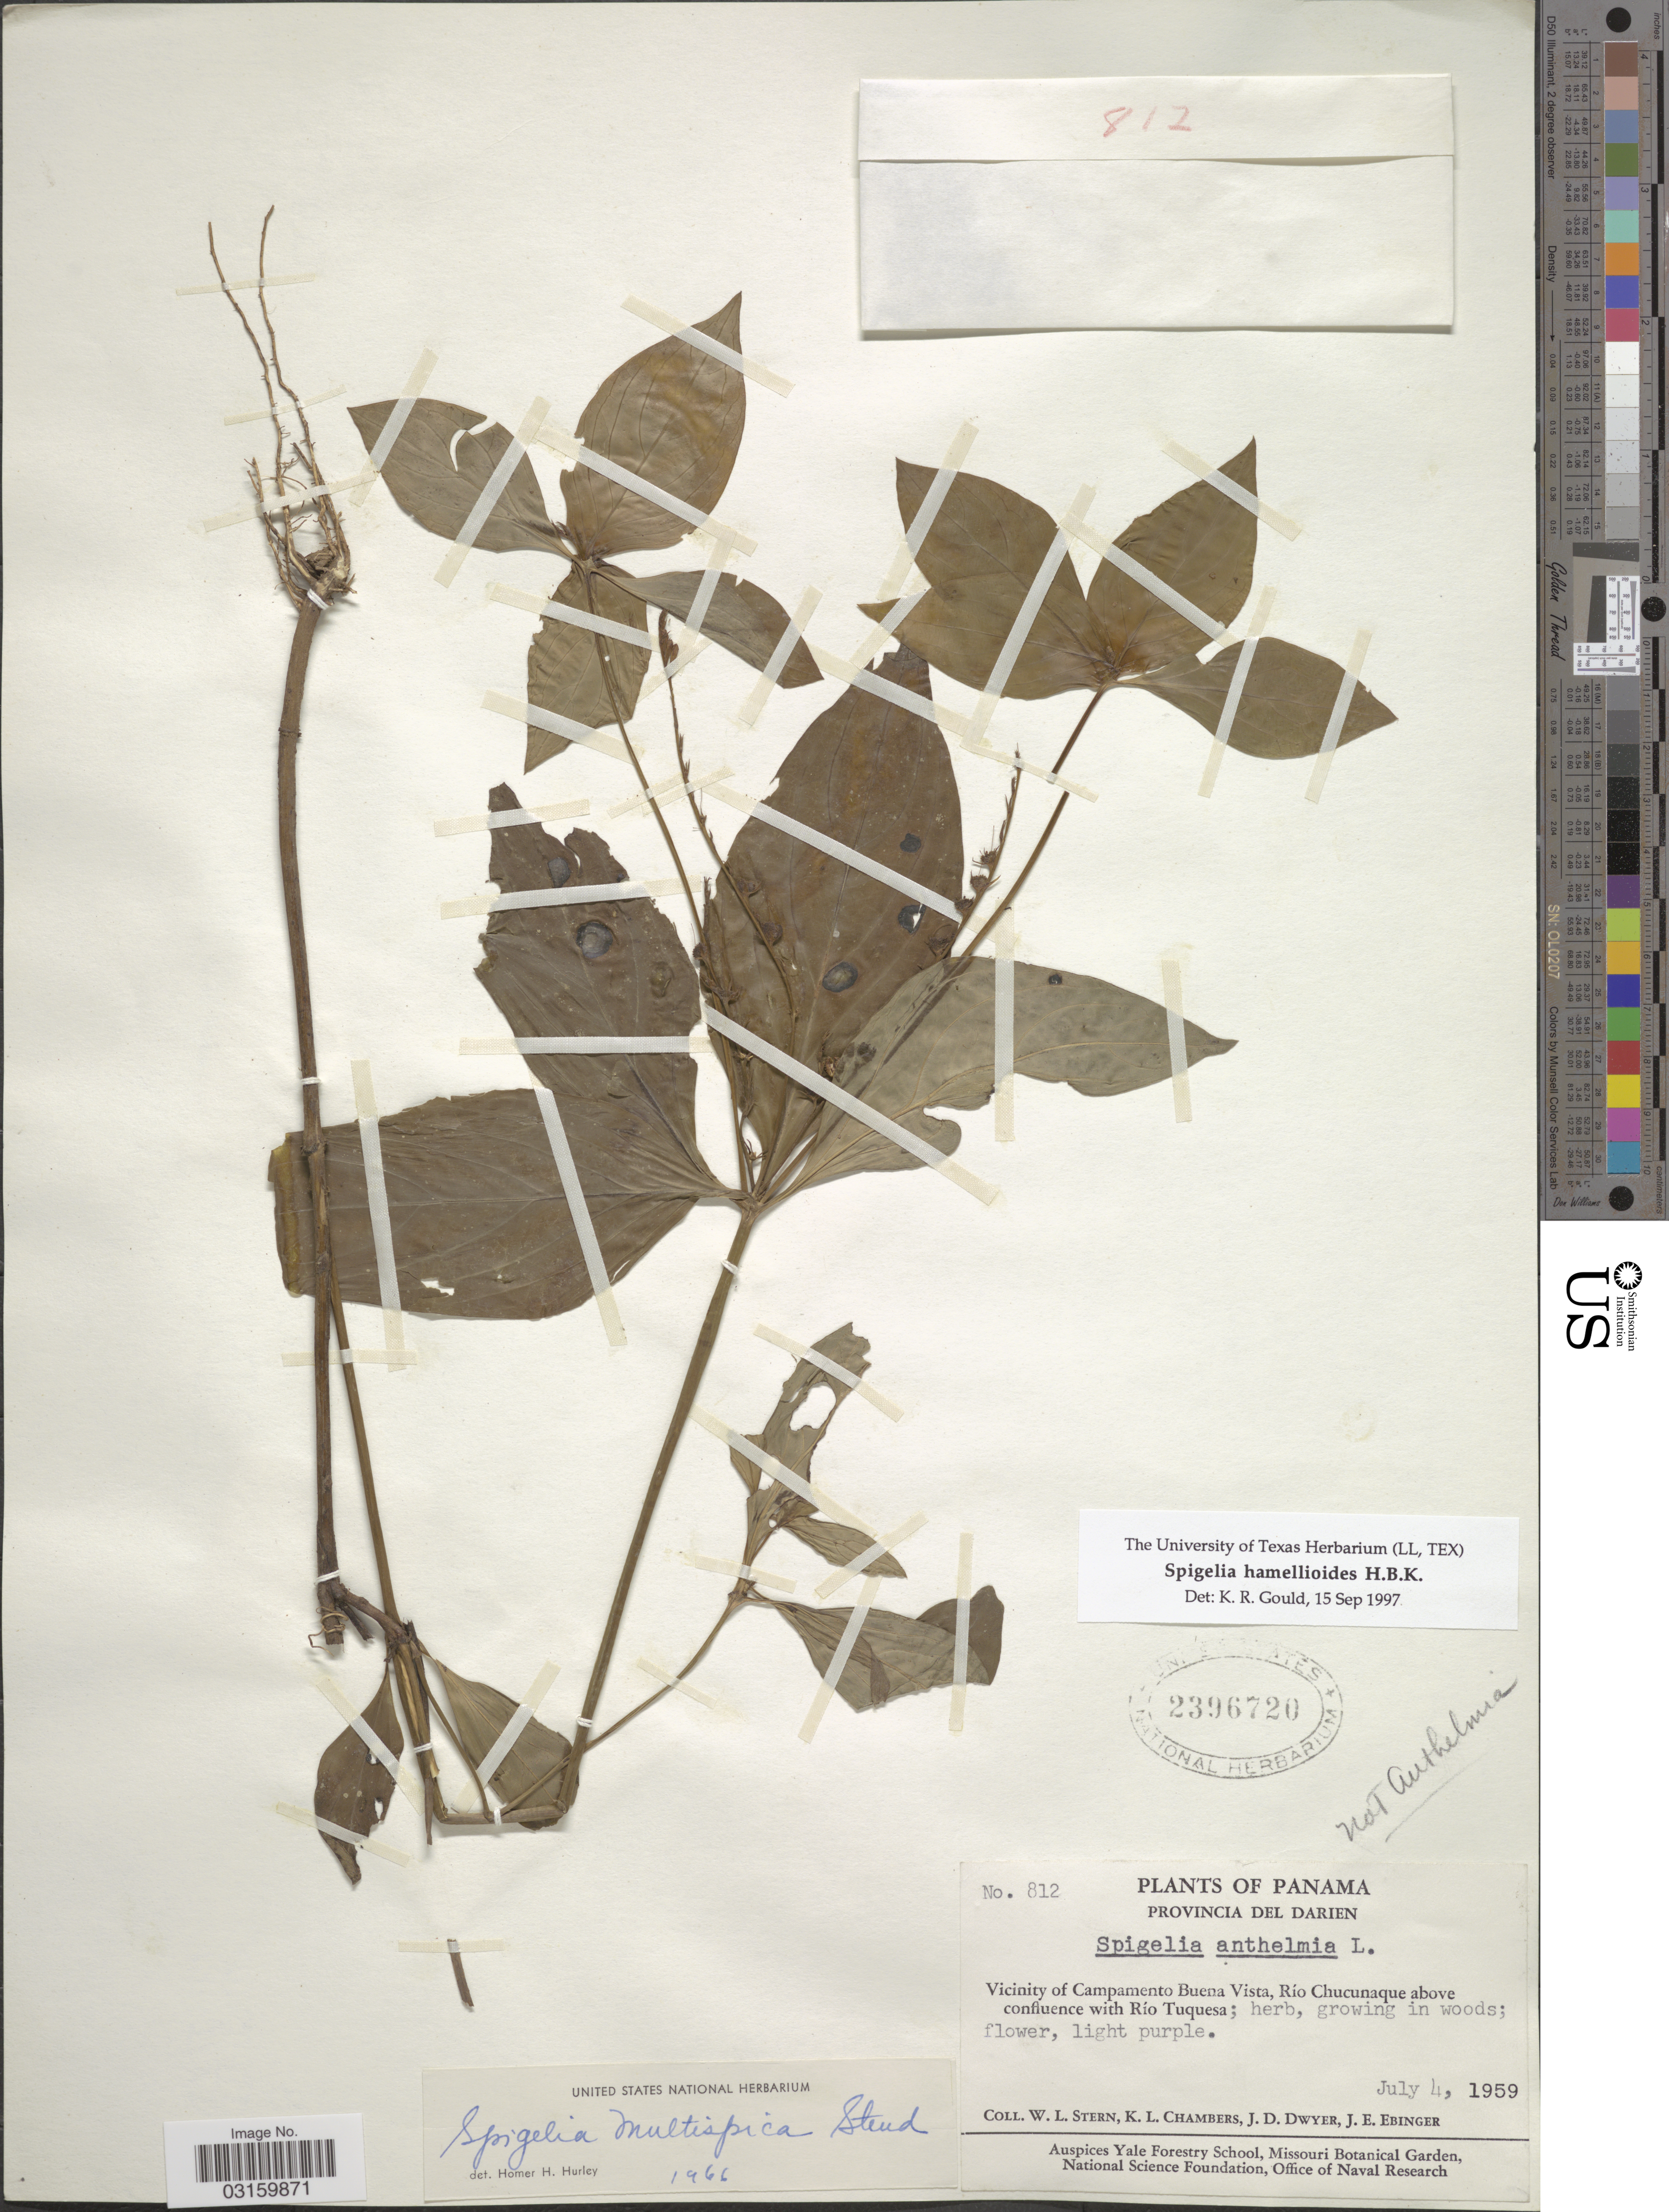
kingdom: Plantae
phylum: Tracheophyta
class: Magnoliopsida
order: Gentianales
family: Loganiaceae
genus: Spigelia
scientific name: Spigelia hamelioides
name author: Kunth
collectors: W. L. Stern, K. Chambers, J. D. Dwyer & J. Ebinger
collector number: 812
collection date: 1959-07-04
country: Panama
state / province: Darién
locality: Vicinity of Campamento Buena Vista, Río Chucunaque above confluence with Río Tuquesa.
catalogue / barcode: US 2396720